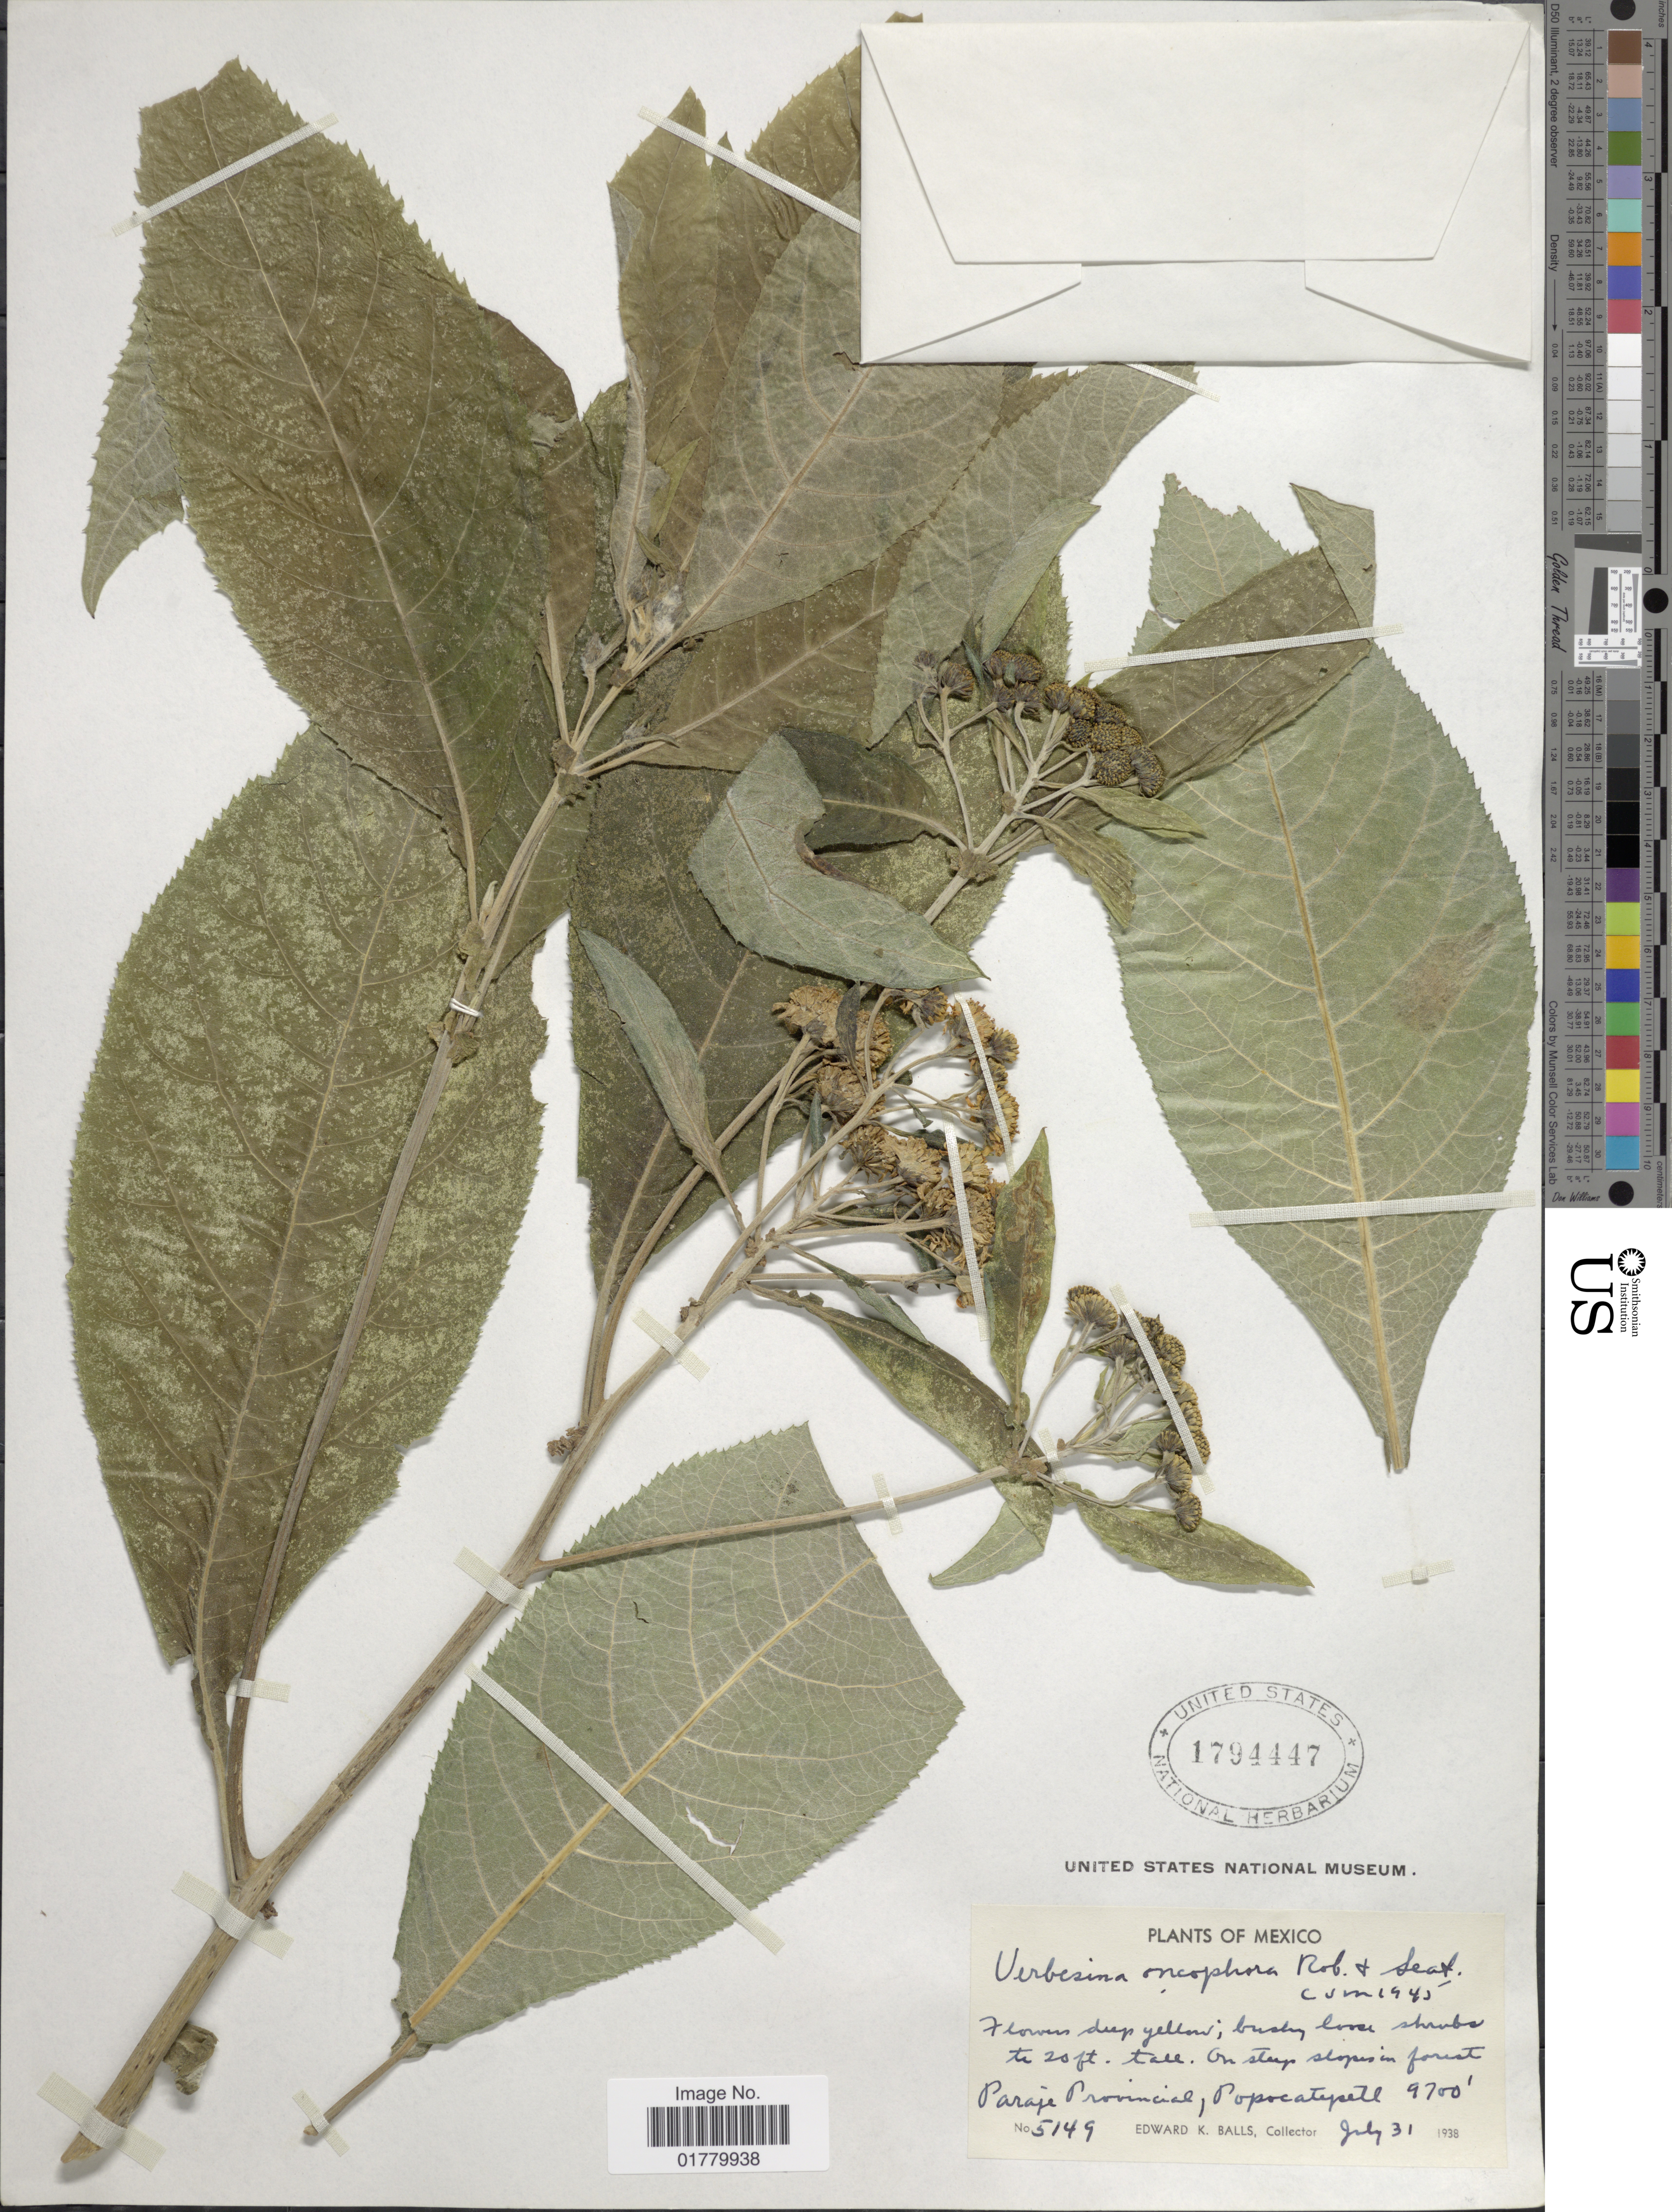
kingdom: Plantae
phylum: Tracheophyta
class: Magnoliopsida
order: Asterales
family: Asteraceae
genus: Verbesina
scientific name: Verbesina oncophora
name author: B.L. Rob. & Seaton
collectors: E. K. Balls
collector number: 5149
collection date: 1938-07-31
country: Mexico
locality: Paraje Provincial, Popocatepetl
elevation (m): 2957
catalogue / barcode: US 1794447